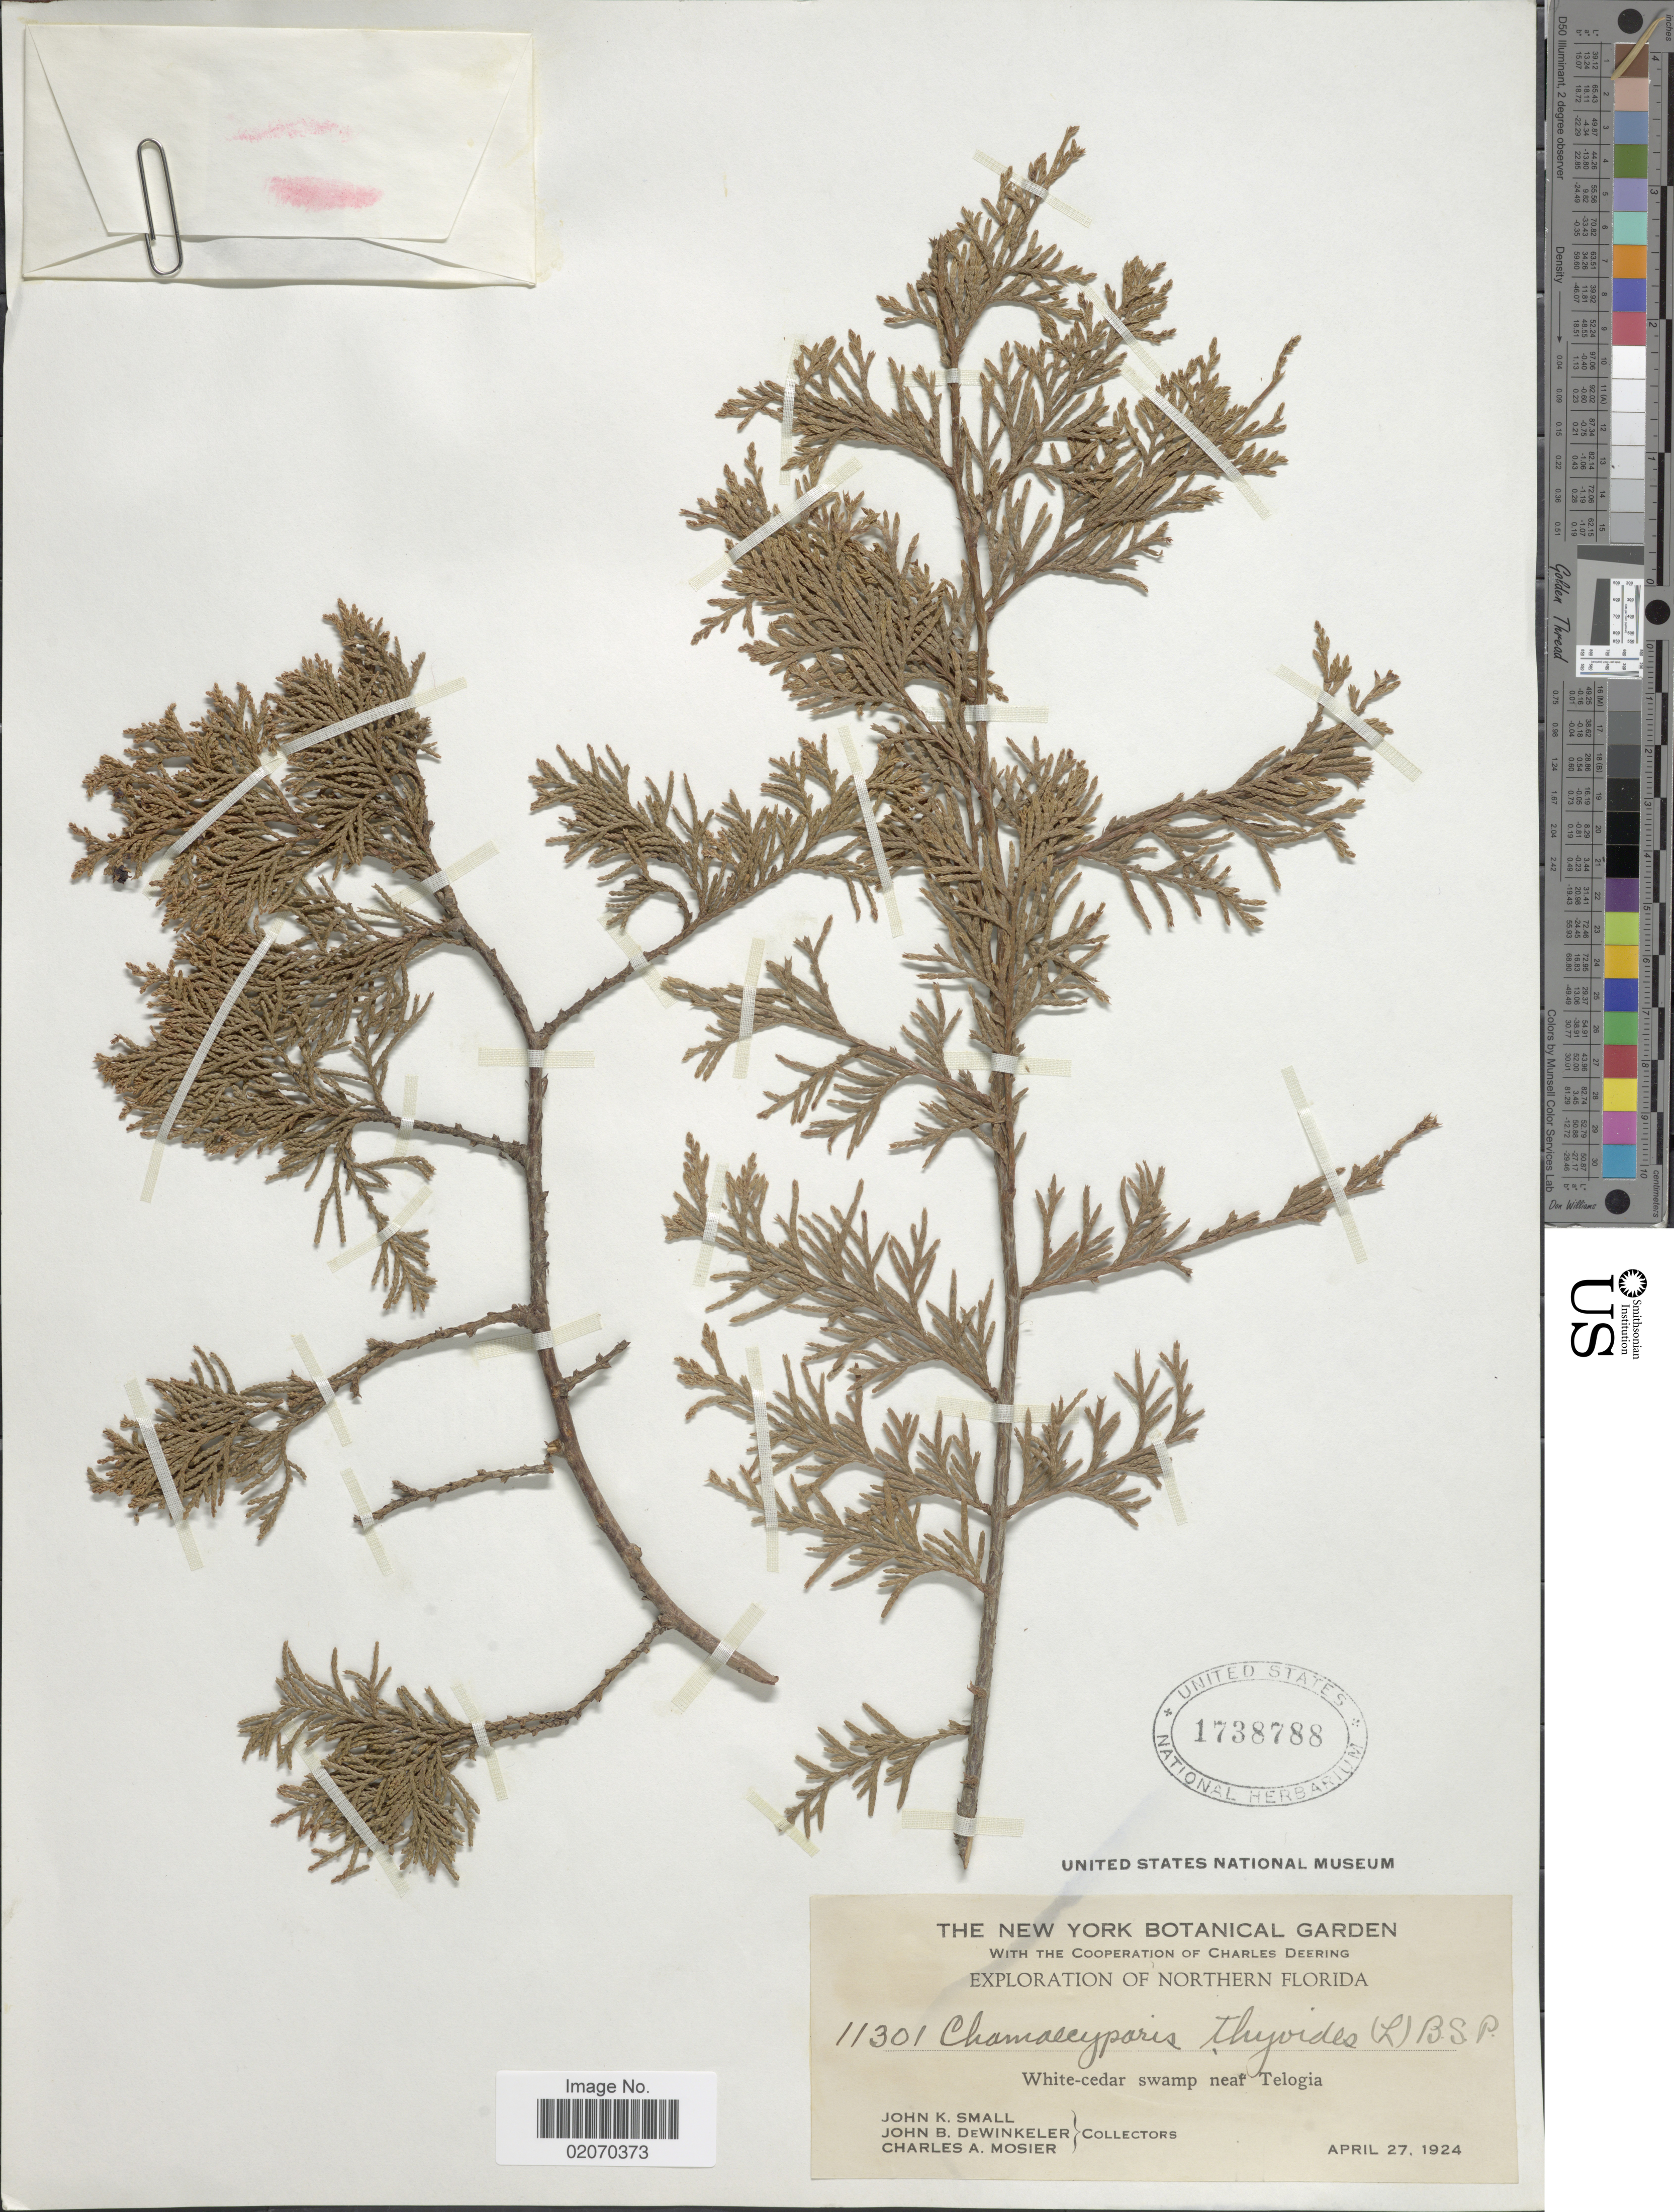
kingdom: Plantae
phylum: Tracheophyta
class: Pinopsida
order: Pinales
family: Cupressaceae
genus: Chamaecyparis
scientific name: Chamaecyparis thyoides var. henryae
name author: (H.L. Li) Little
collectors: J. K. Small, J. B. Dewinkeler & C. A. Mosier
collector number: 11301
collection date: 1924-04-27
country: United States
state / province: Florida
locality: Northern Florida. White-cedar swamp near Telogia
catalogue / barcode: US 1738788